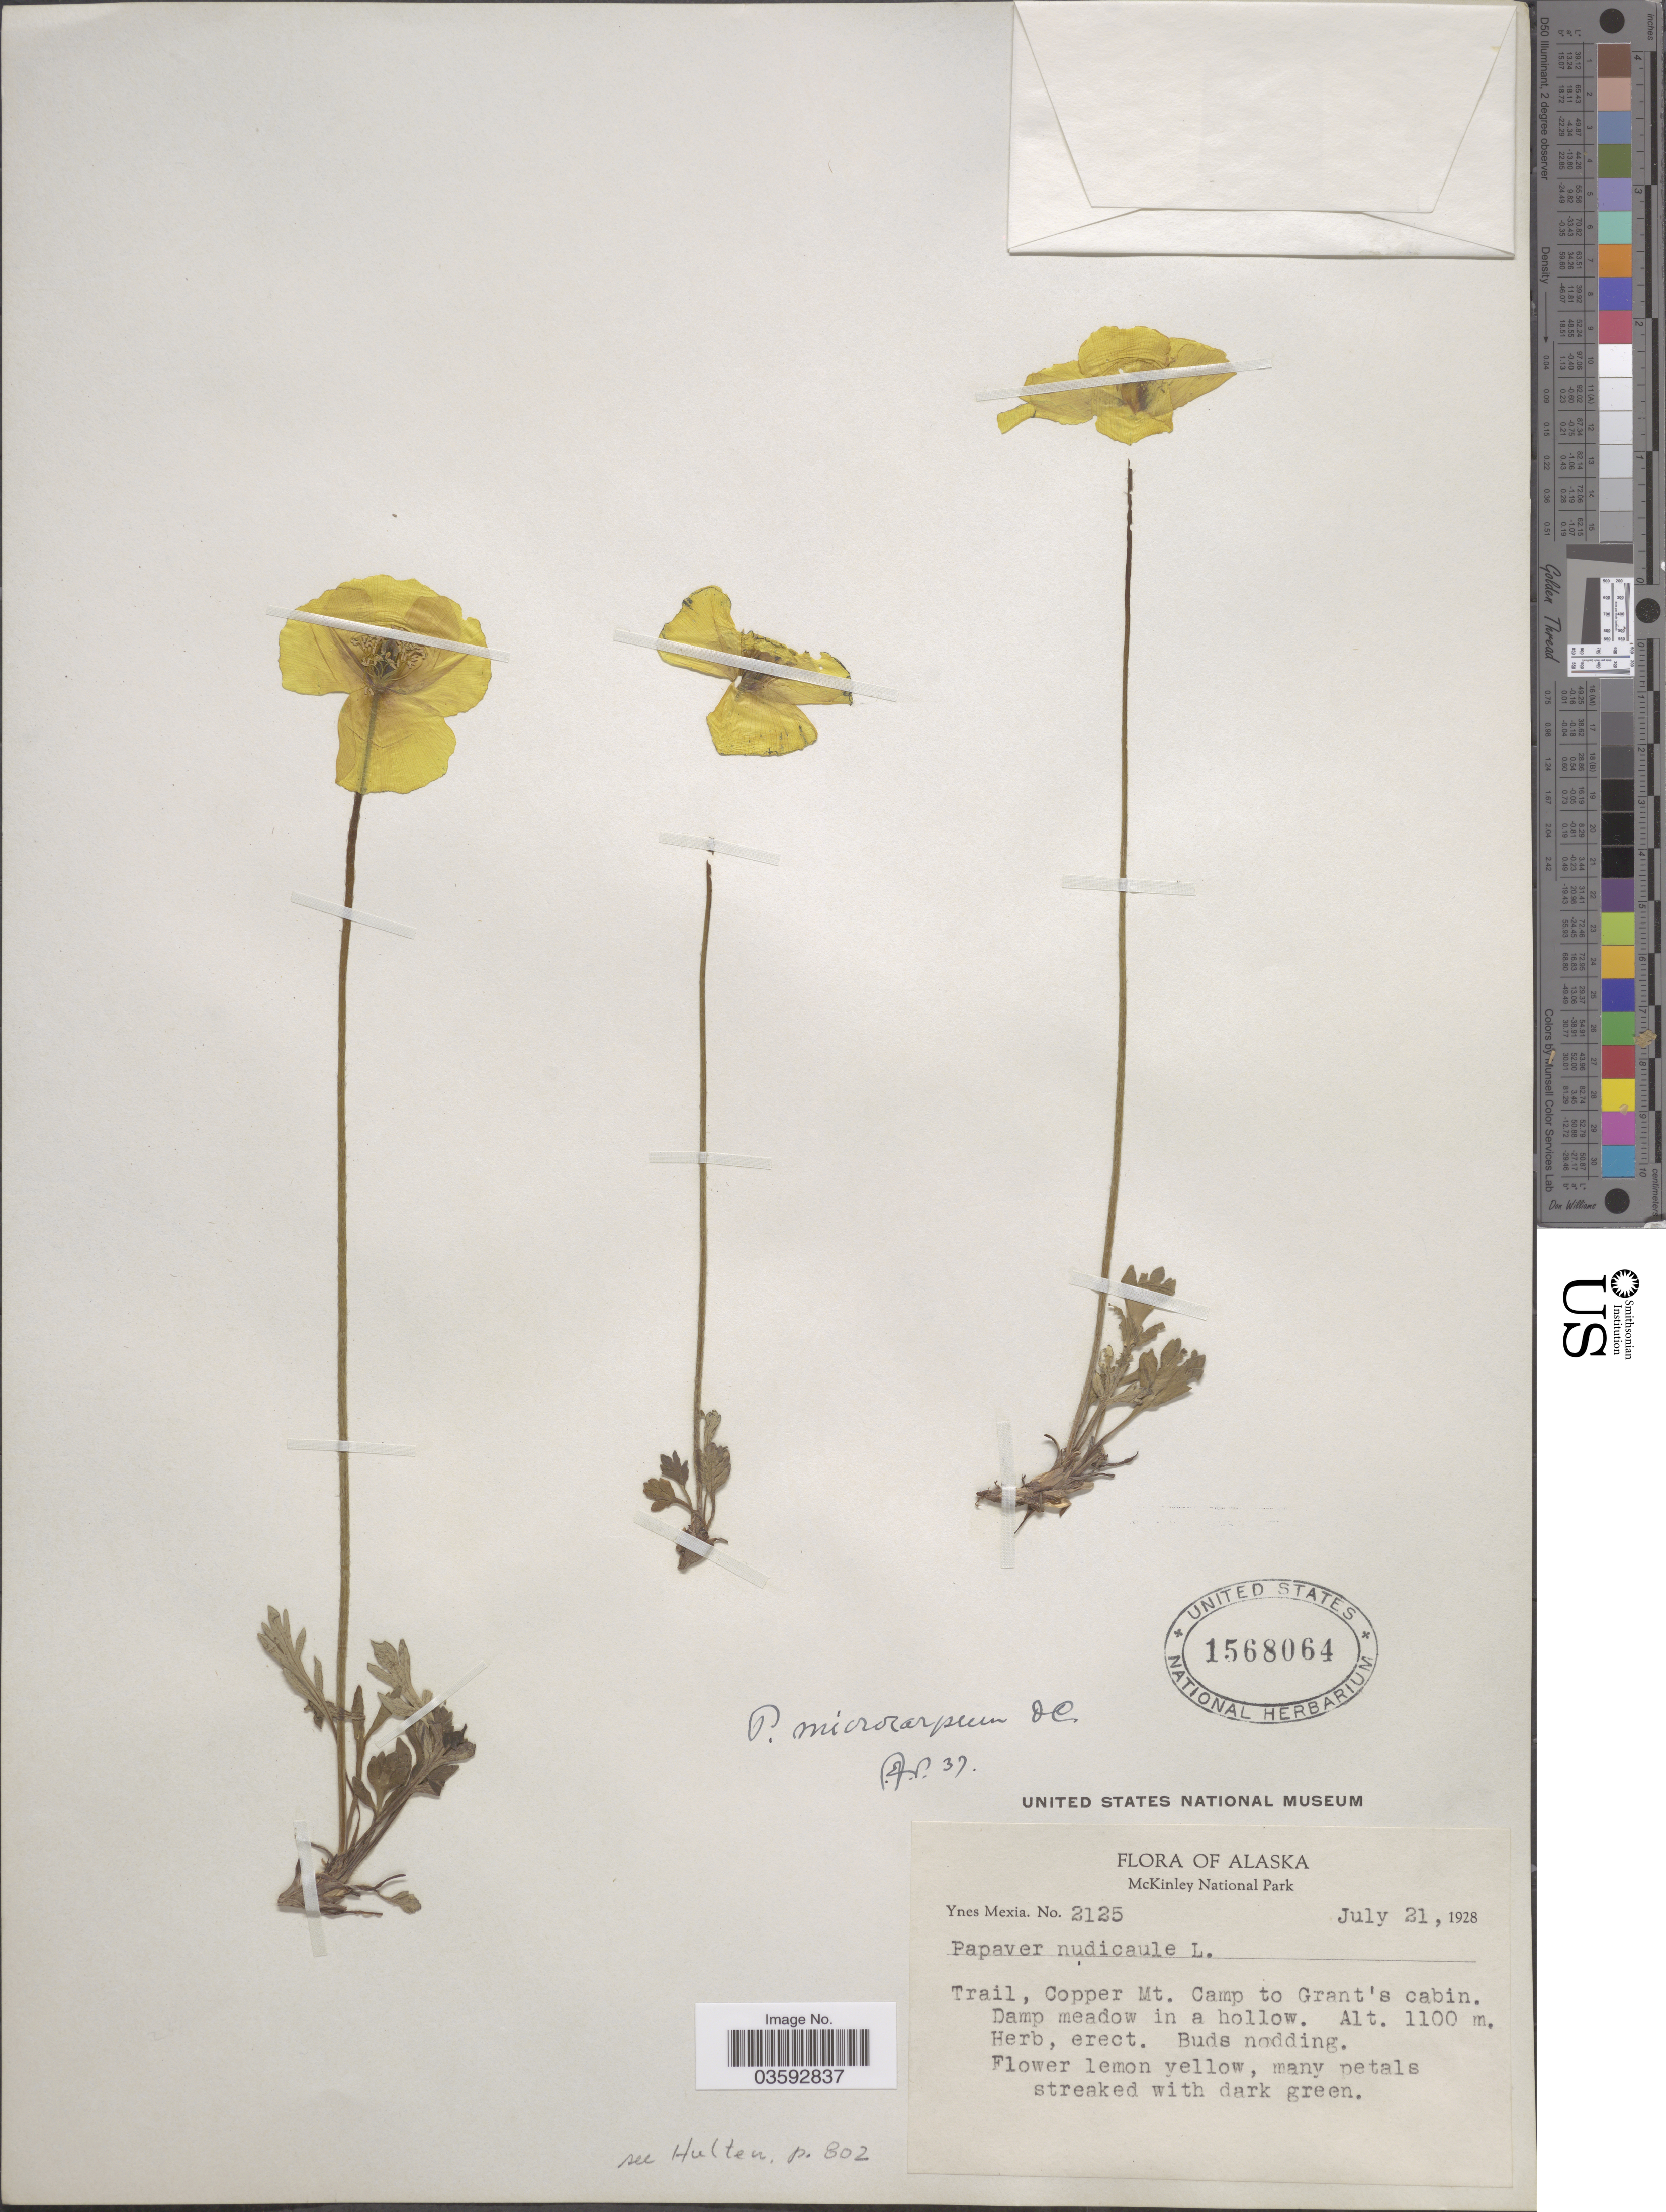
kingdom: Plantae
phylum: Tracheophyta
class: Magnoliopsida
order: Ranunculales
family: Papaveraceae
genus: Papaver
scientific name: Papaver macounii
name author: Greene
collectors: Y. Mexia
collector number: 2125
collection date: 1928-07-21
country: United States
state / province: Alaska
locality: McKinley National Park. Trail, Copper Mt. Camp to Grant's cabin.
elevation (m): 1100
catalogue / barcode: US 1568064